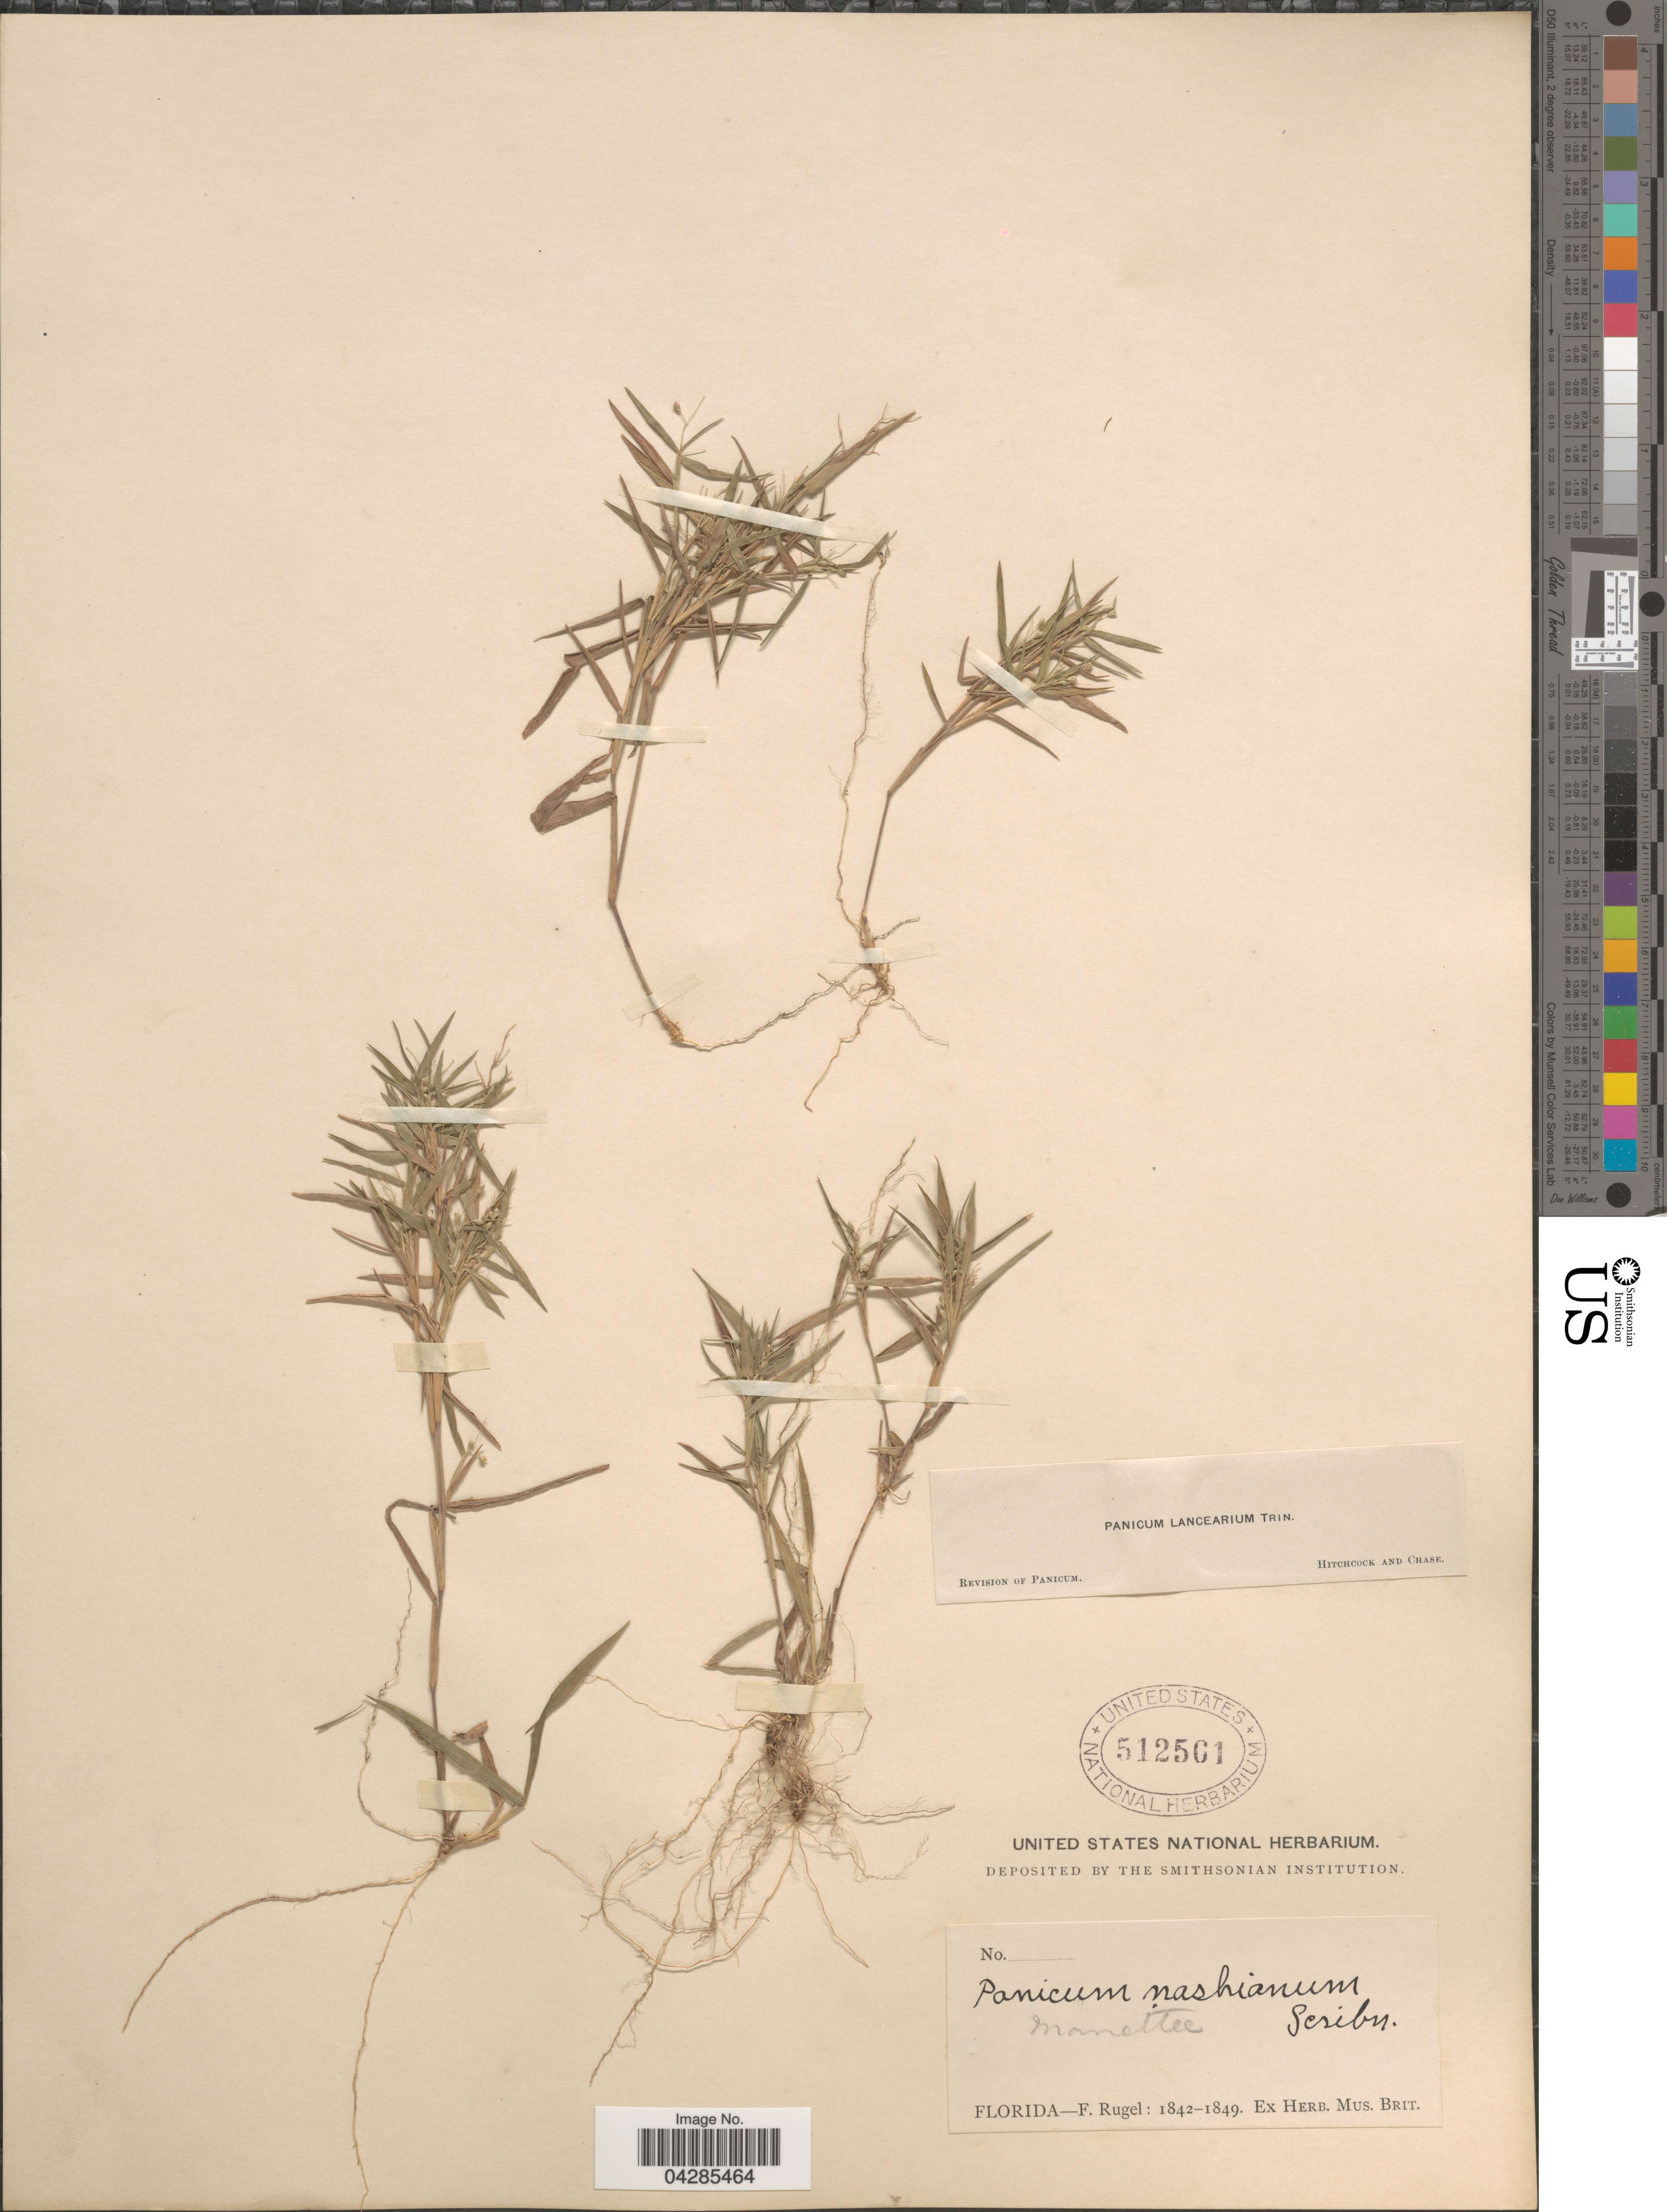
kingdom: Plantae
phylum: Tracheophyta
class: Liliopsida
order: Poales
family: Poaceae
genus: Dichanthelium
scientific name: Dichanthelium portoricense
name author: (Desv. ex Ham.) B.F. Hansen & Wunderlin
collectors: F. Rugel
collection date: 1842/1849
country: United States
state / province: Florida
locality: Manattee.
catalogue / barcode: US 512561